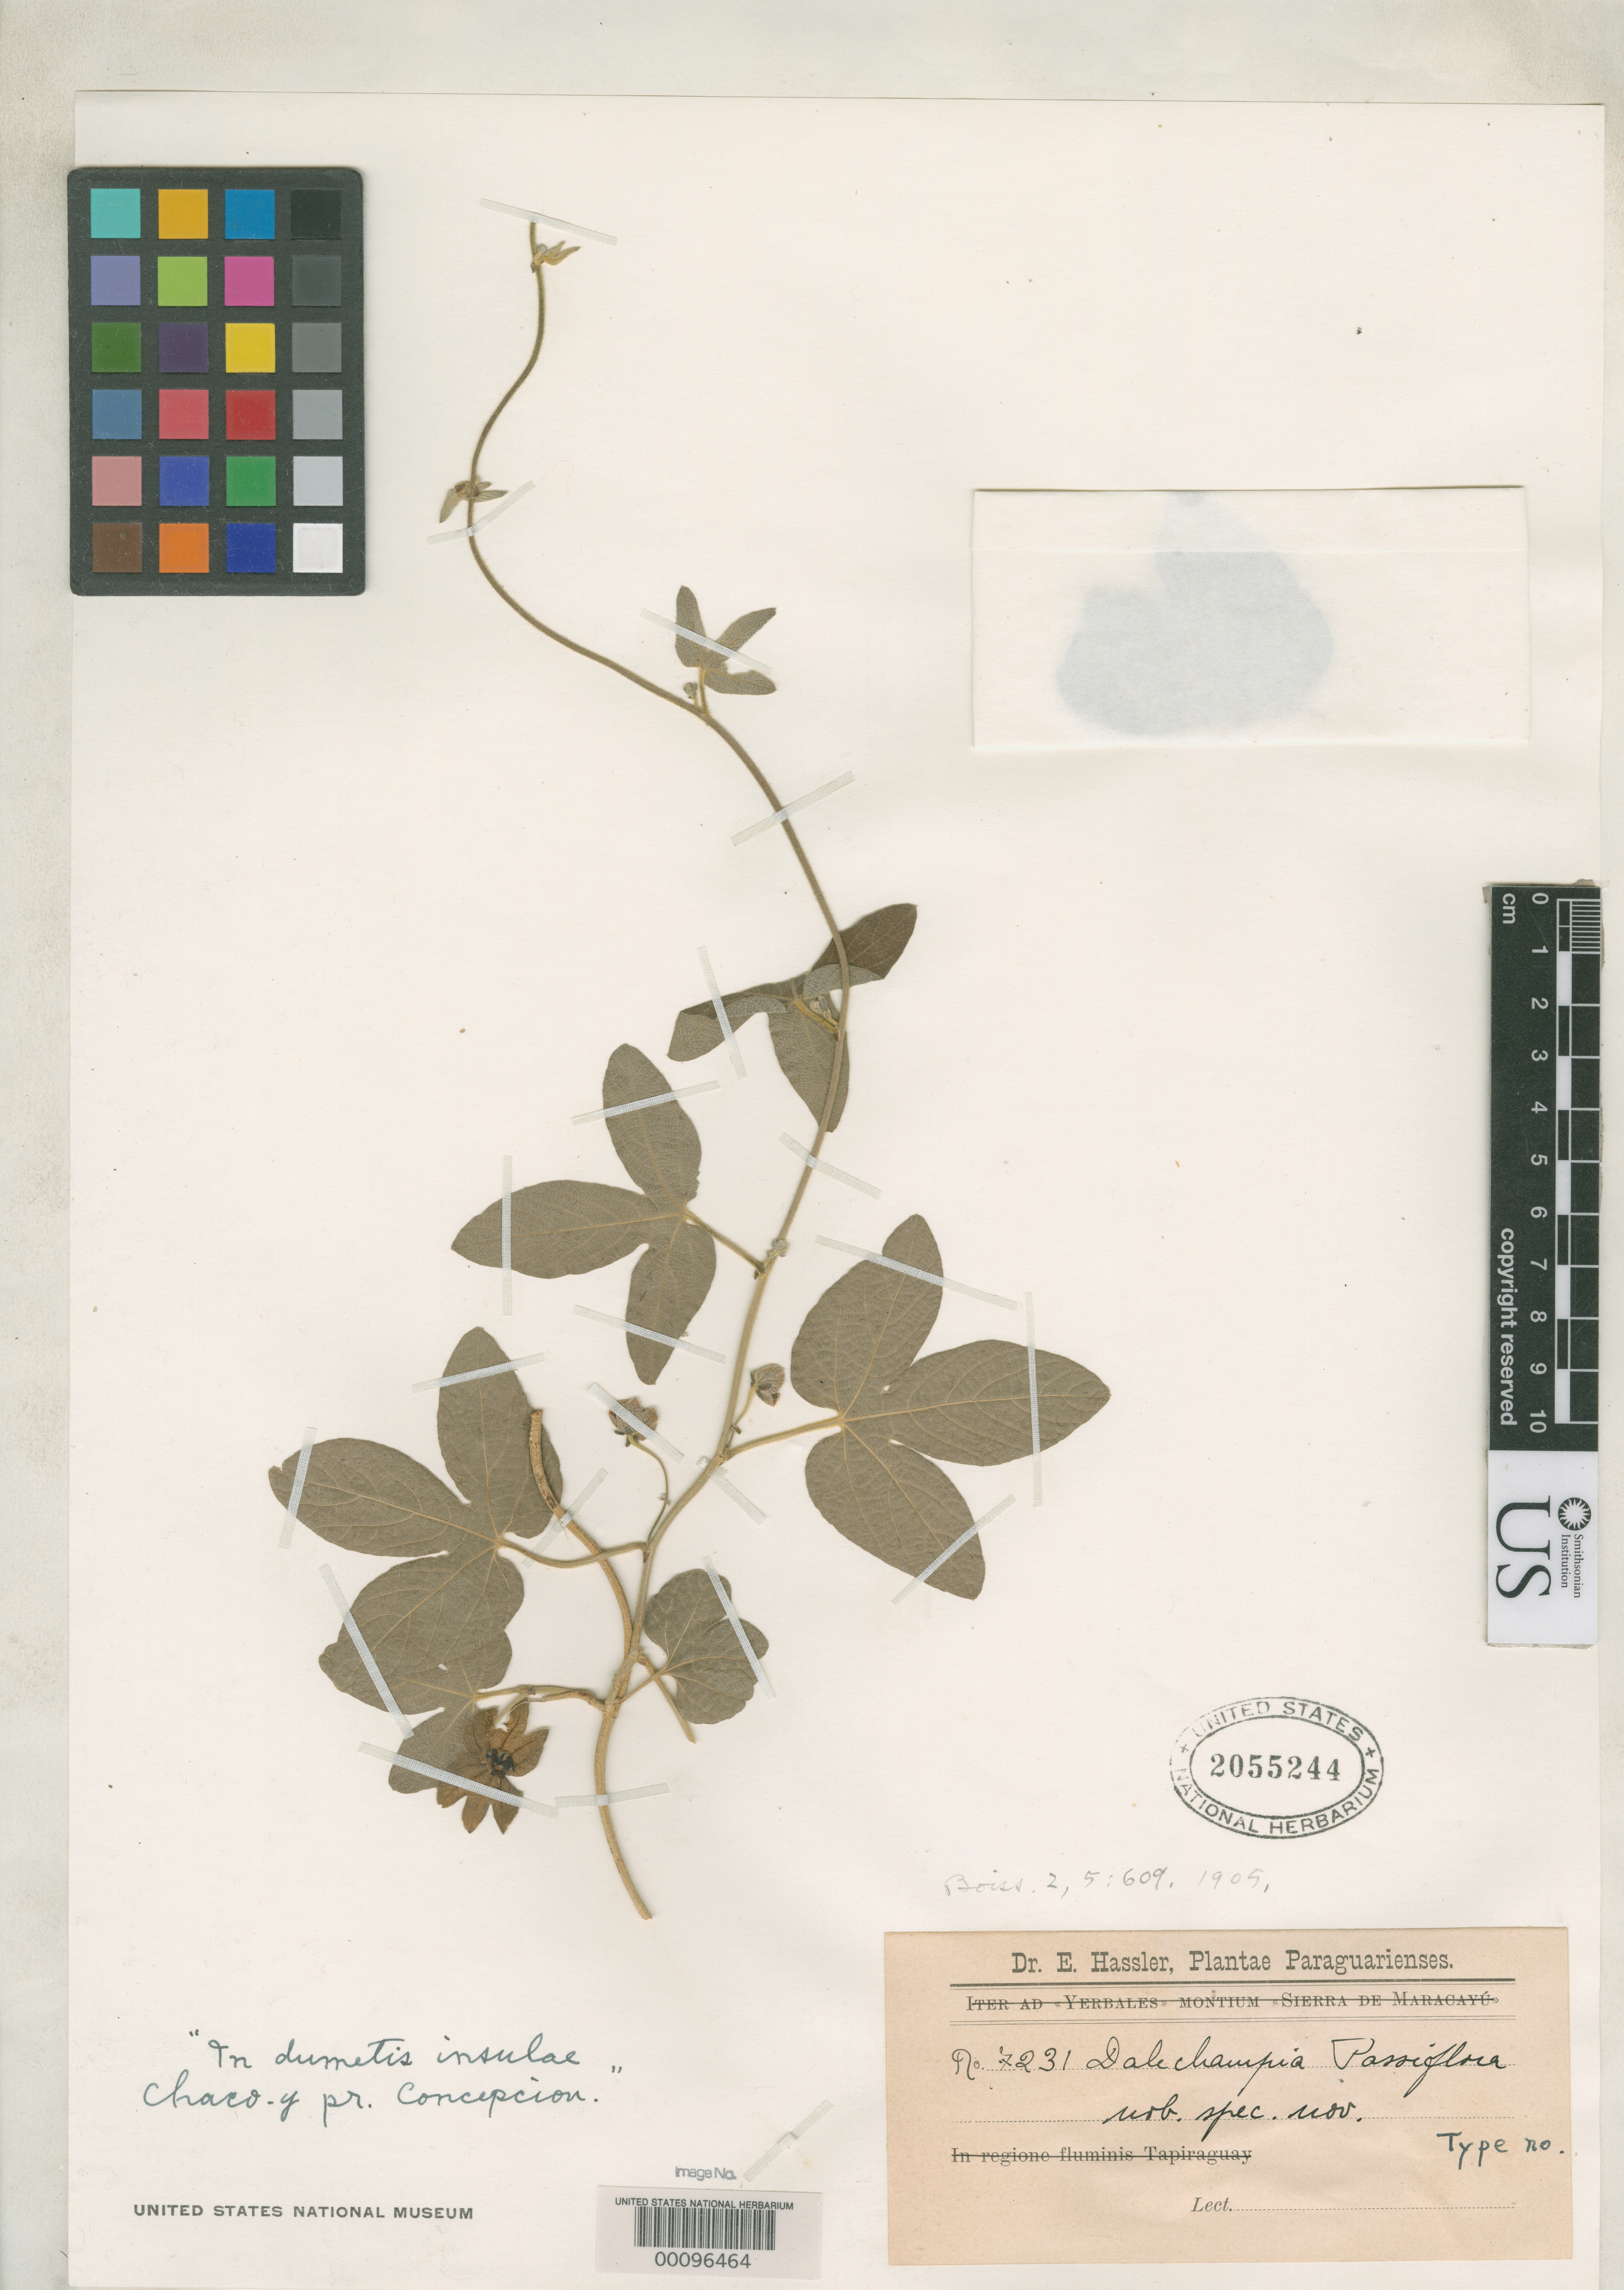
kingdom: Plantae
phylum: Tracheophyta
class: Magnoliopsida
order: Malpighiales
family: Euphorbiaceae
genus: Dalechampia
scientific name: Dalechampia passiflora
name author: Chodat & Hassl.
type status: Isotype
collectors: E. Hassler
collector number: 7231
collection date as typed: Aug 1885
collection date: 1885-08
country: Paraguay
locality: Chaco.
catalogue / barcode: US 2055244